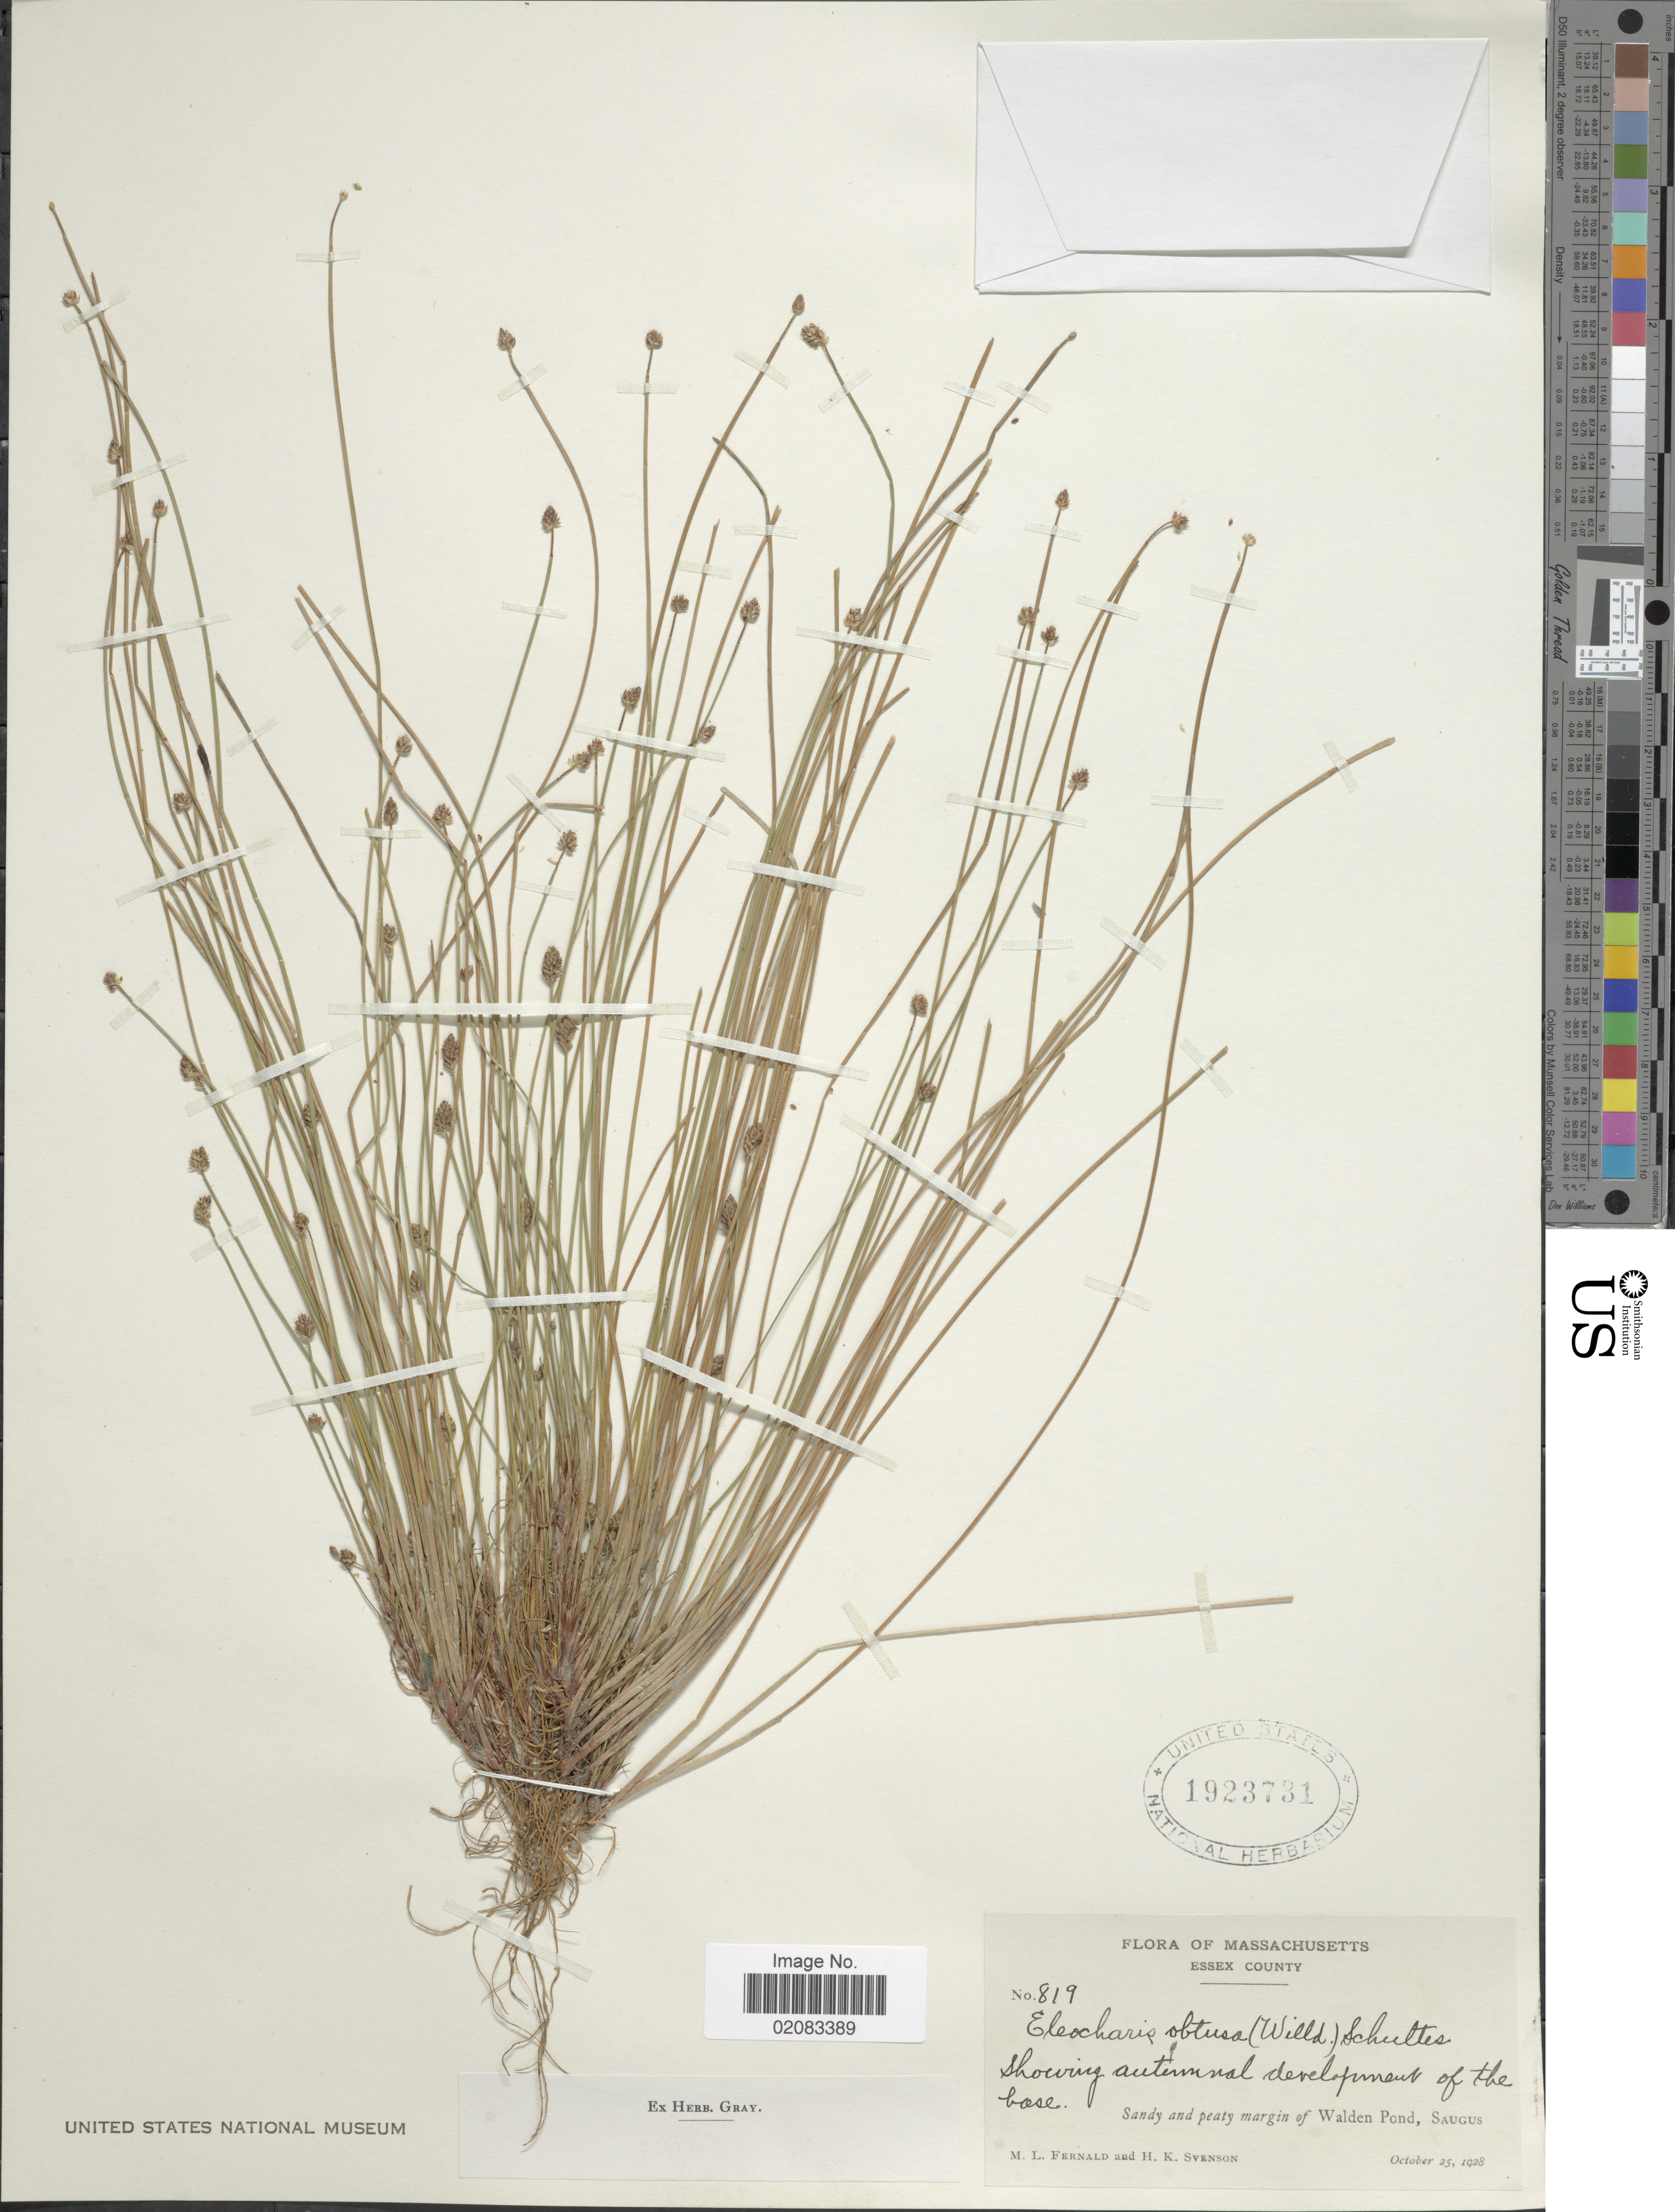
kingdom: Plantae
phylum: Tracheophyta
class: Liliopsida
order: Poales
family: Cyperaceae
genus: Eleocharis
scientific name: Eleocharis obtusa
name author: (Willd.) Schult.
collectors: M. L. Fernald & H. K. Svenson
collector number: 819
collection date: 1928-10-25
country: United States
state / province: Massachusetts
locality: Essex County, showing auternnal development of the base, Sandy and peaty margin of Walden Pond, Saugus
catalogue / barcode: US 1923731